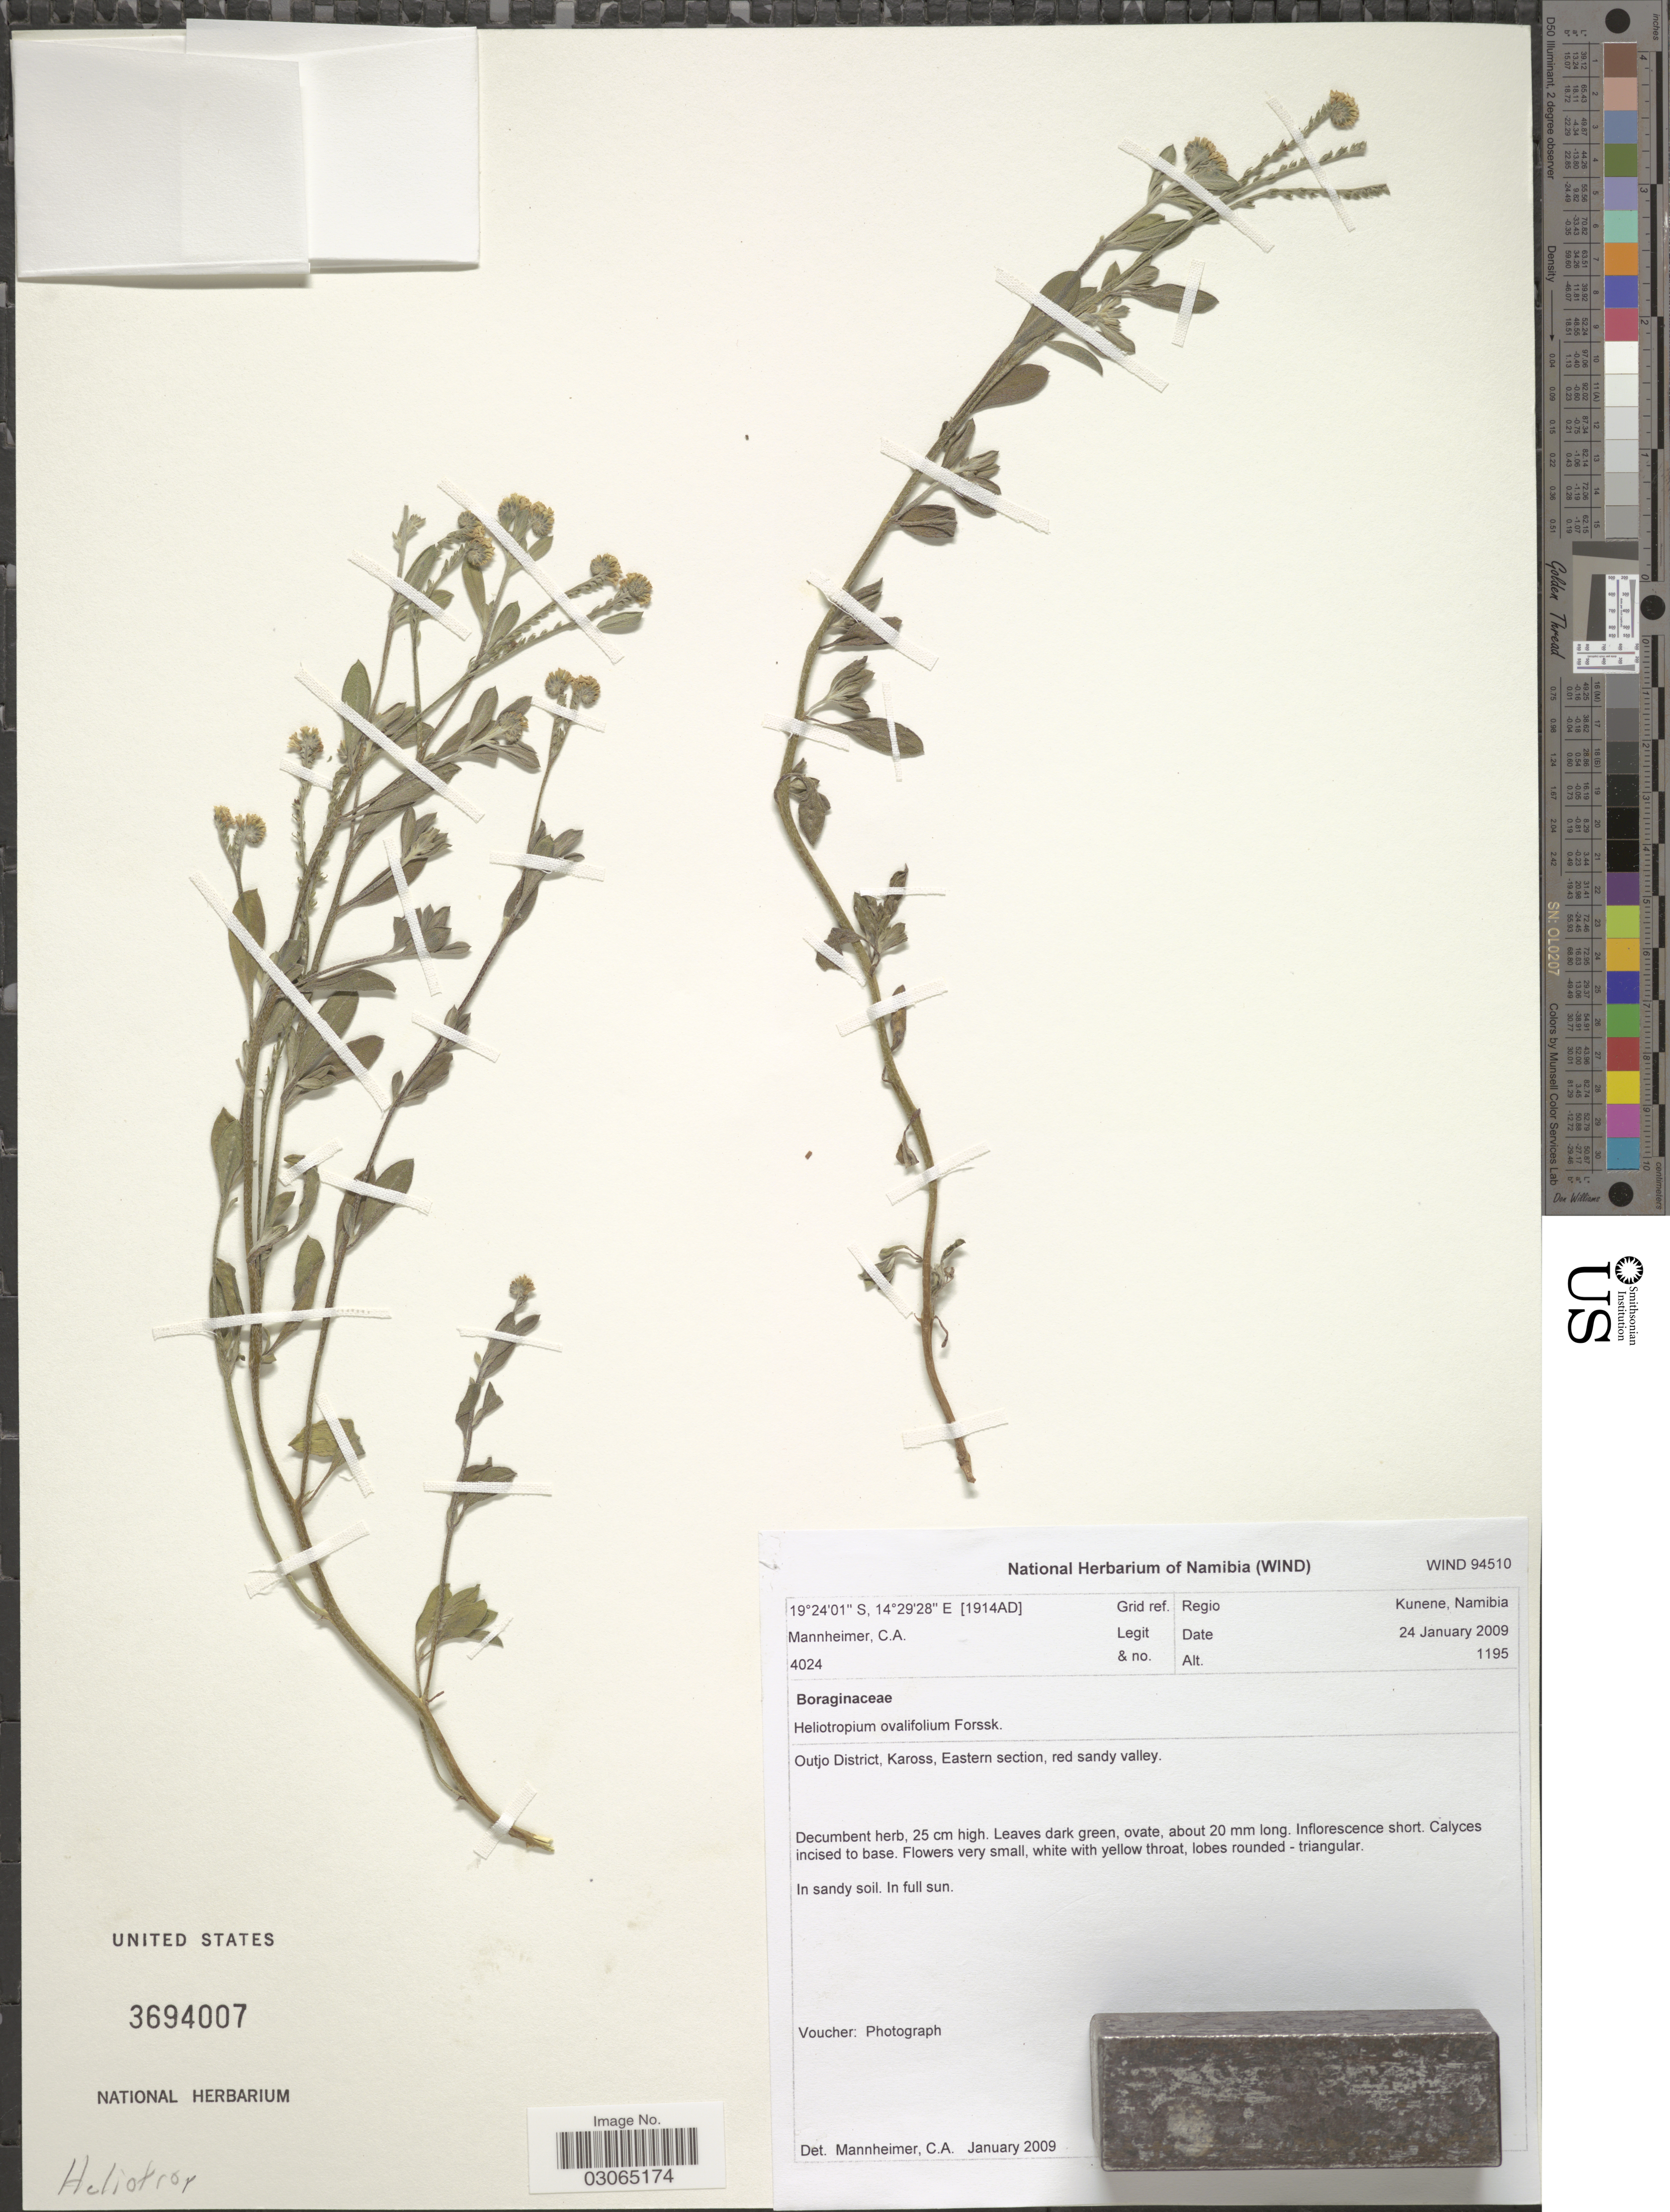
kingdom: Plantae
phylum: Tracheophyta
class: Magnoliopsida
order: Boraginales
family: Heliotropiaceae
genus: Heliotropium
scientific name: Heliotropium ovalifolium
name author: Forssk.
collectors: C. A. Mannheimer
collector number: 4024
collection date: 2009-01-24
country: Namibia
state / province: Kunene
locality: [1914AD] Grid ref. Regio Kunene. Outjo District, Kaross, Eastern section, red sandy valley.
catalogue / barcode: US 2694007